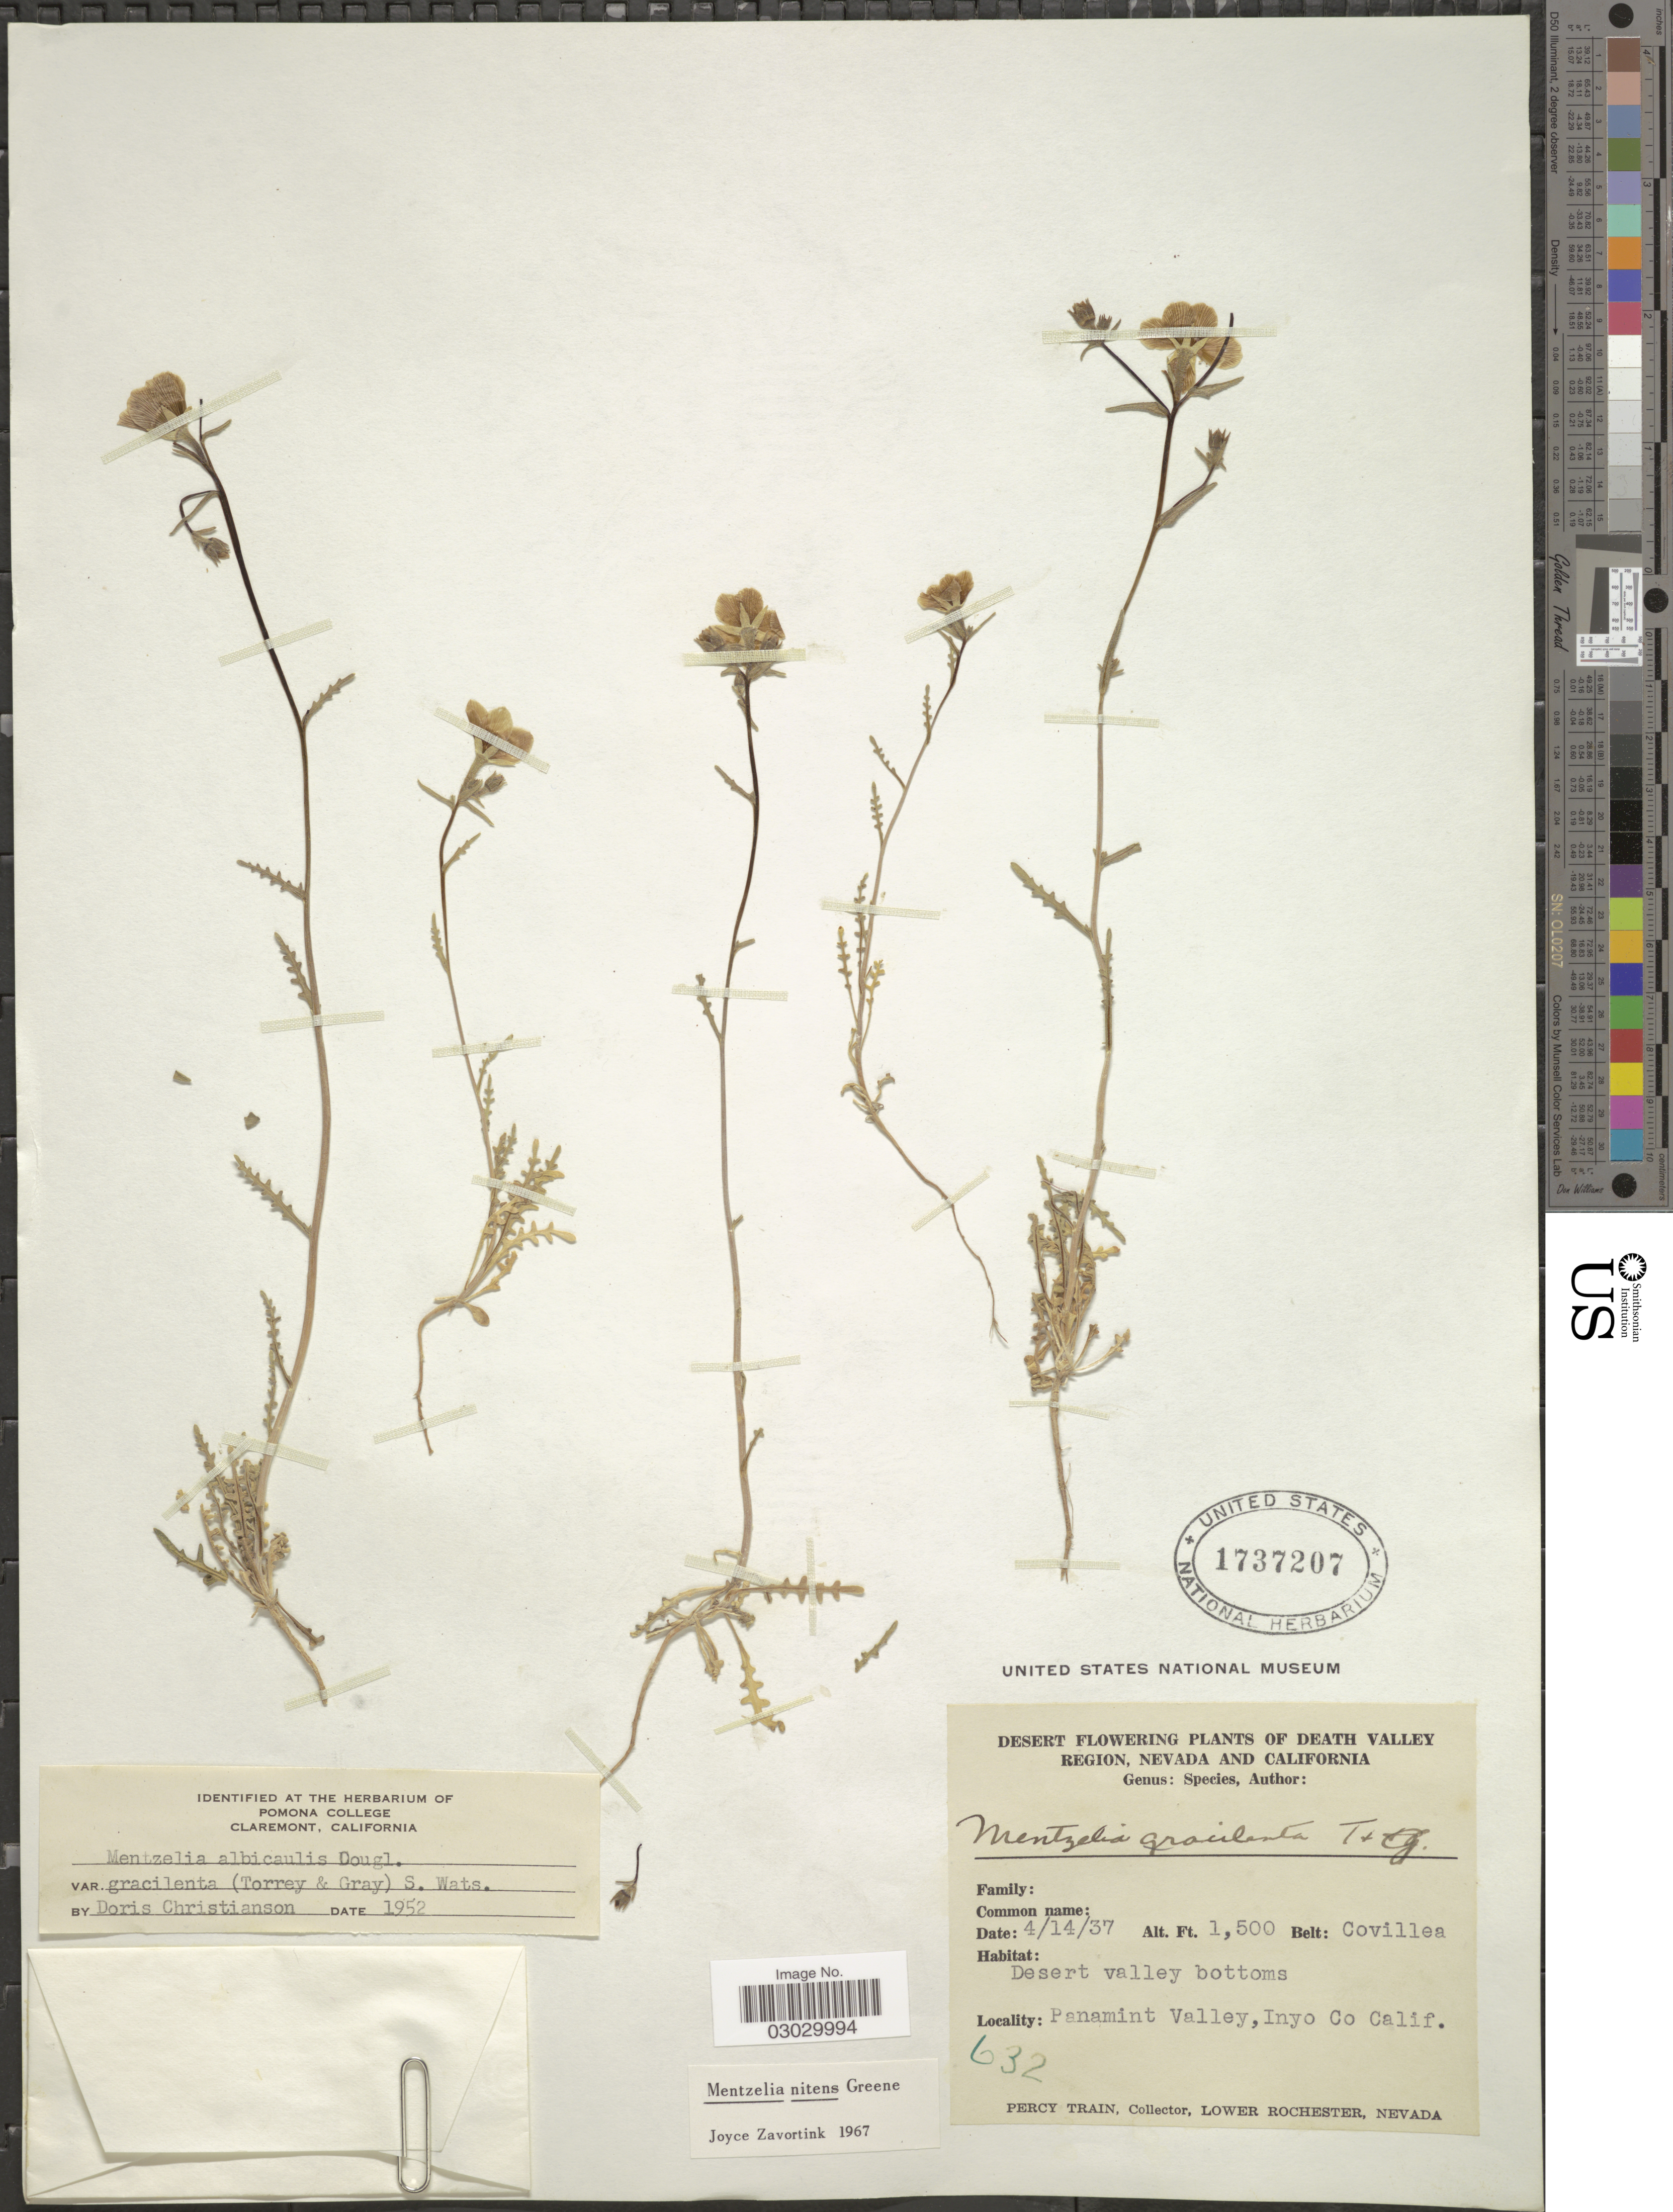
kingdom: Plantae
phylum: Tracheophyta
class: Magnoliopsida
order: Cornales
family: Loasaceae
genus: Mentzelia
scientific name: Mentzelia nitens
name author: Greene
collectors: P. Train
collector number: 632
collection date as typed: Transcribed d/m/y: 14/4/37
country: United States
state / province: California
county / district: Inyo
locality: Desert Flowering plants of Death Valley. Penamint Valley, Inyo Co.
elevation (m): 457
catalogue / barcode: US 1737207